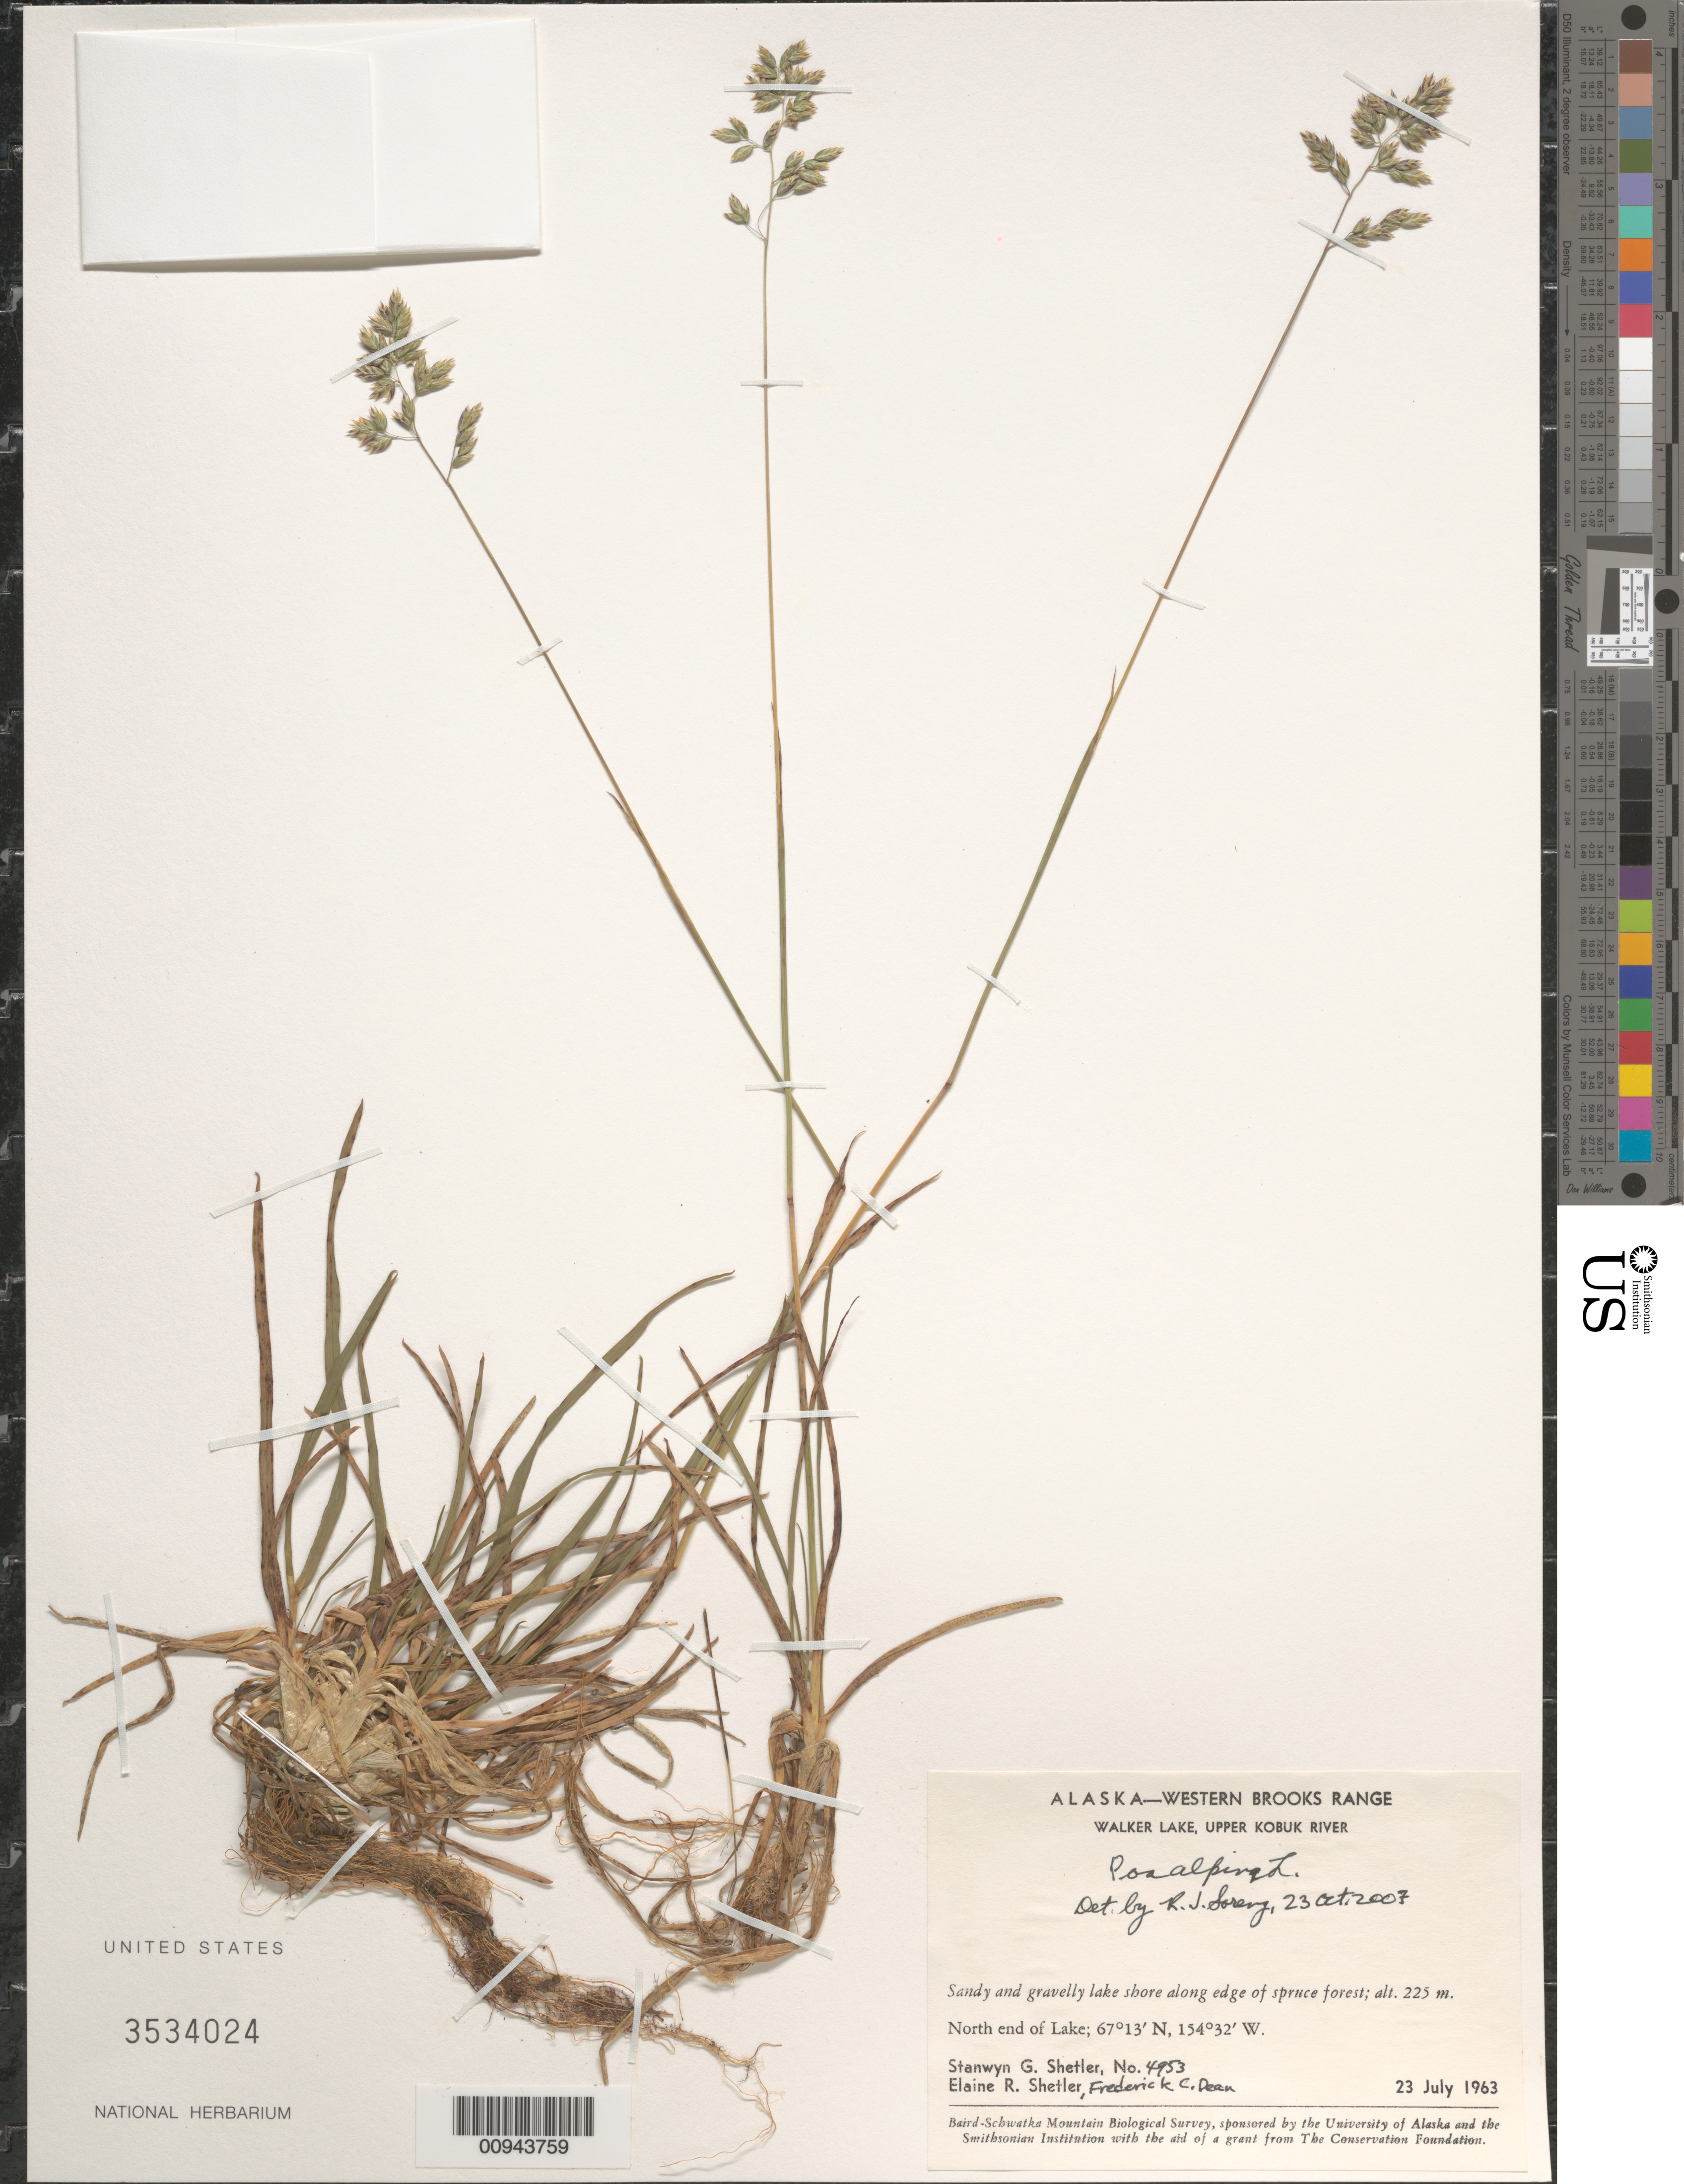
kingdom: Plantae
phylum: Tracheophyta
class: Liliopsida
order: Poales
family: Poaceae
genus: Poa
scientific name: Poa alpina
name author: L.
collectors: S. Shetler, E. R. Shetler & F. C. Dean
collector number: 4953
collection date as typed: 23 Jul 1963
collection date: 1963-07-23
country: United States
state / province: Alaska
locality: North end of Walker Lake. Western Brooks Range, Upper Kobuk River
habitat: Sandy and gravelly lake shore along edge of spruce forest.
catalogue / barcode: US 3534024